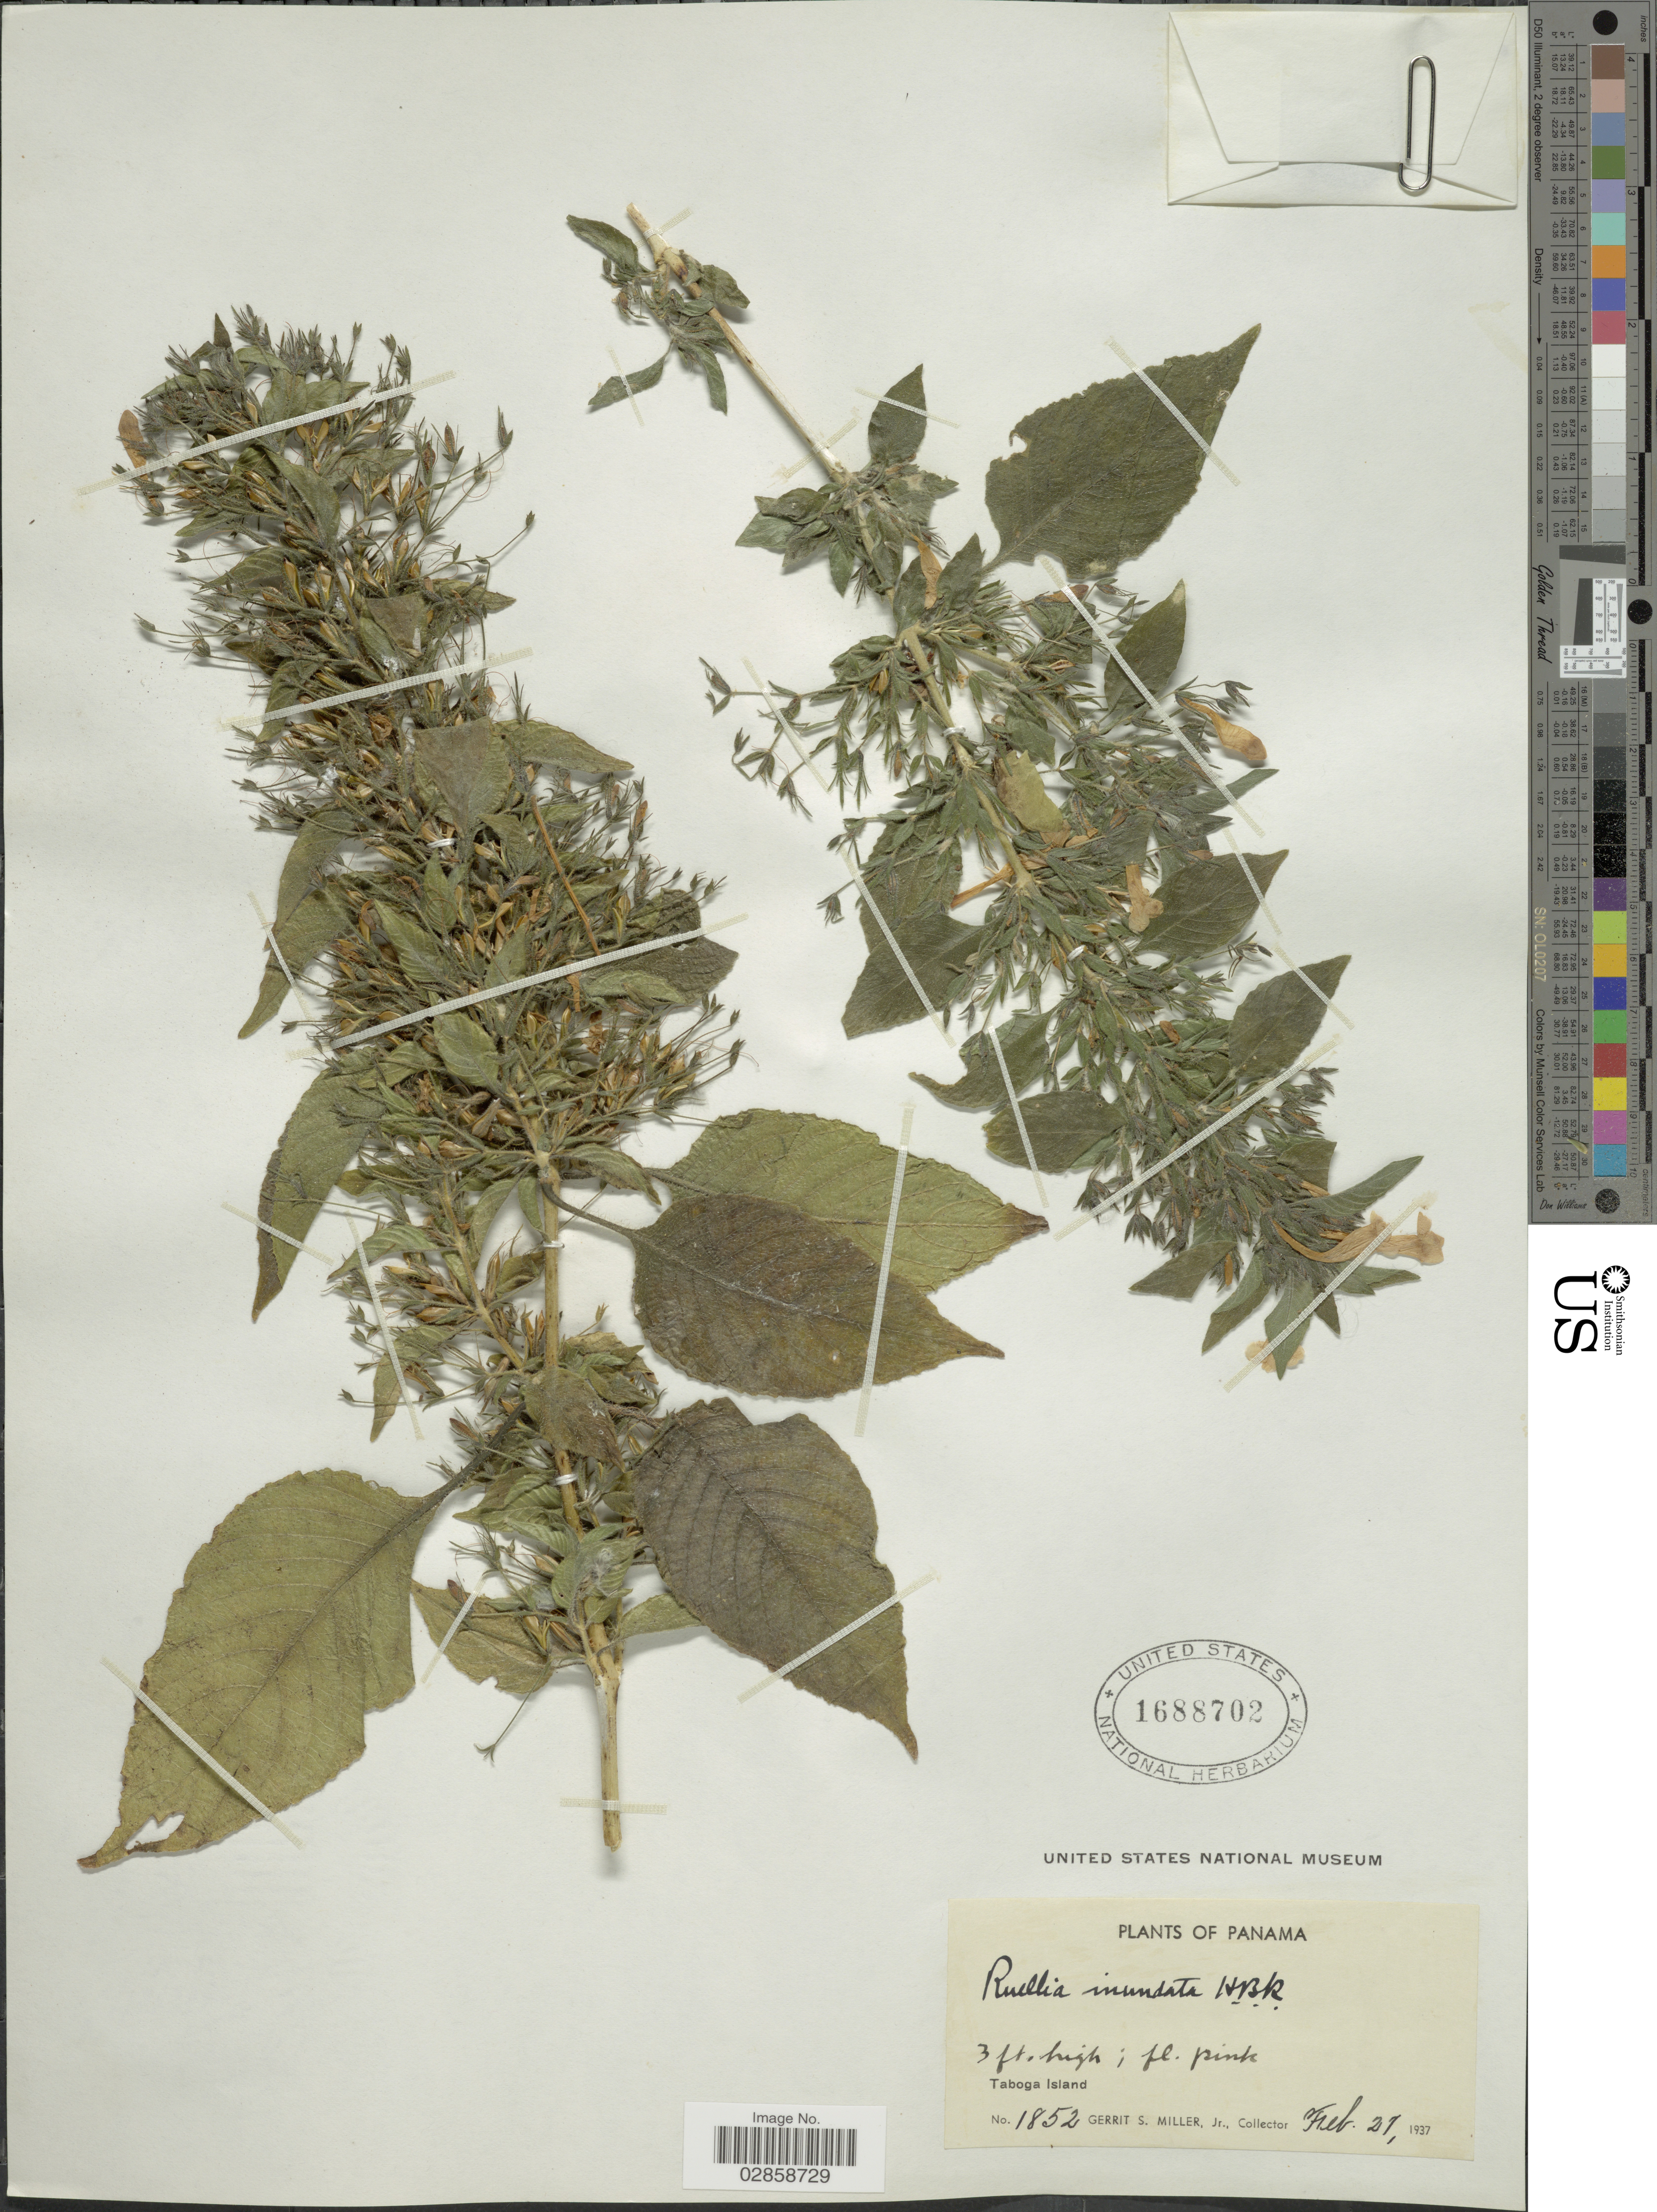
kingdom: Plantae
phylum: Tracheophyta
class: Magnoliopsida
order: Lamiales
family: Acanthaceae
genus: Ruellia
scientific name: Ruellia inundata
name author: Kunth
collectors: G. S. Miller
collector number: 1852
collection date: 1937-02-27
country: Panama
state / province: Panamá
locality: Taboga Island.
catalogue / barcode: US 1688702